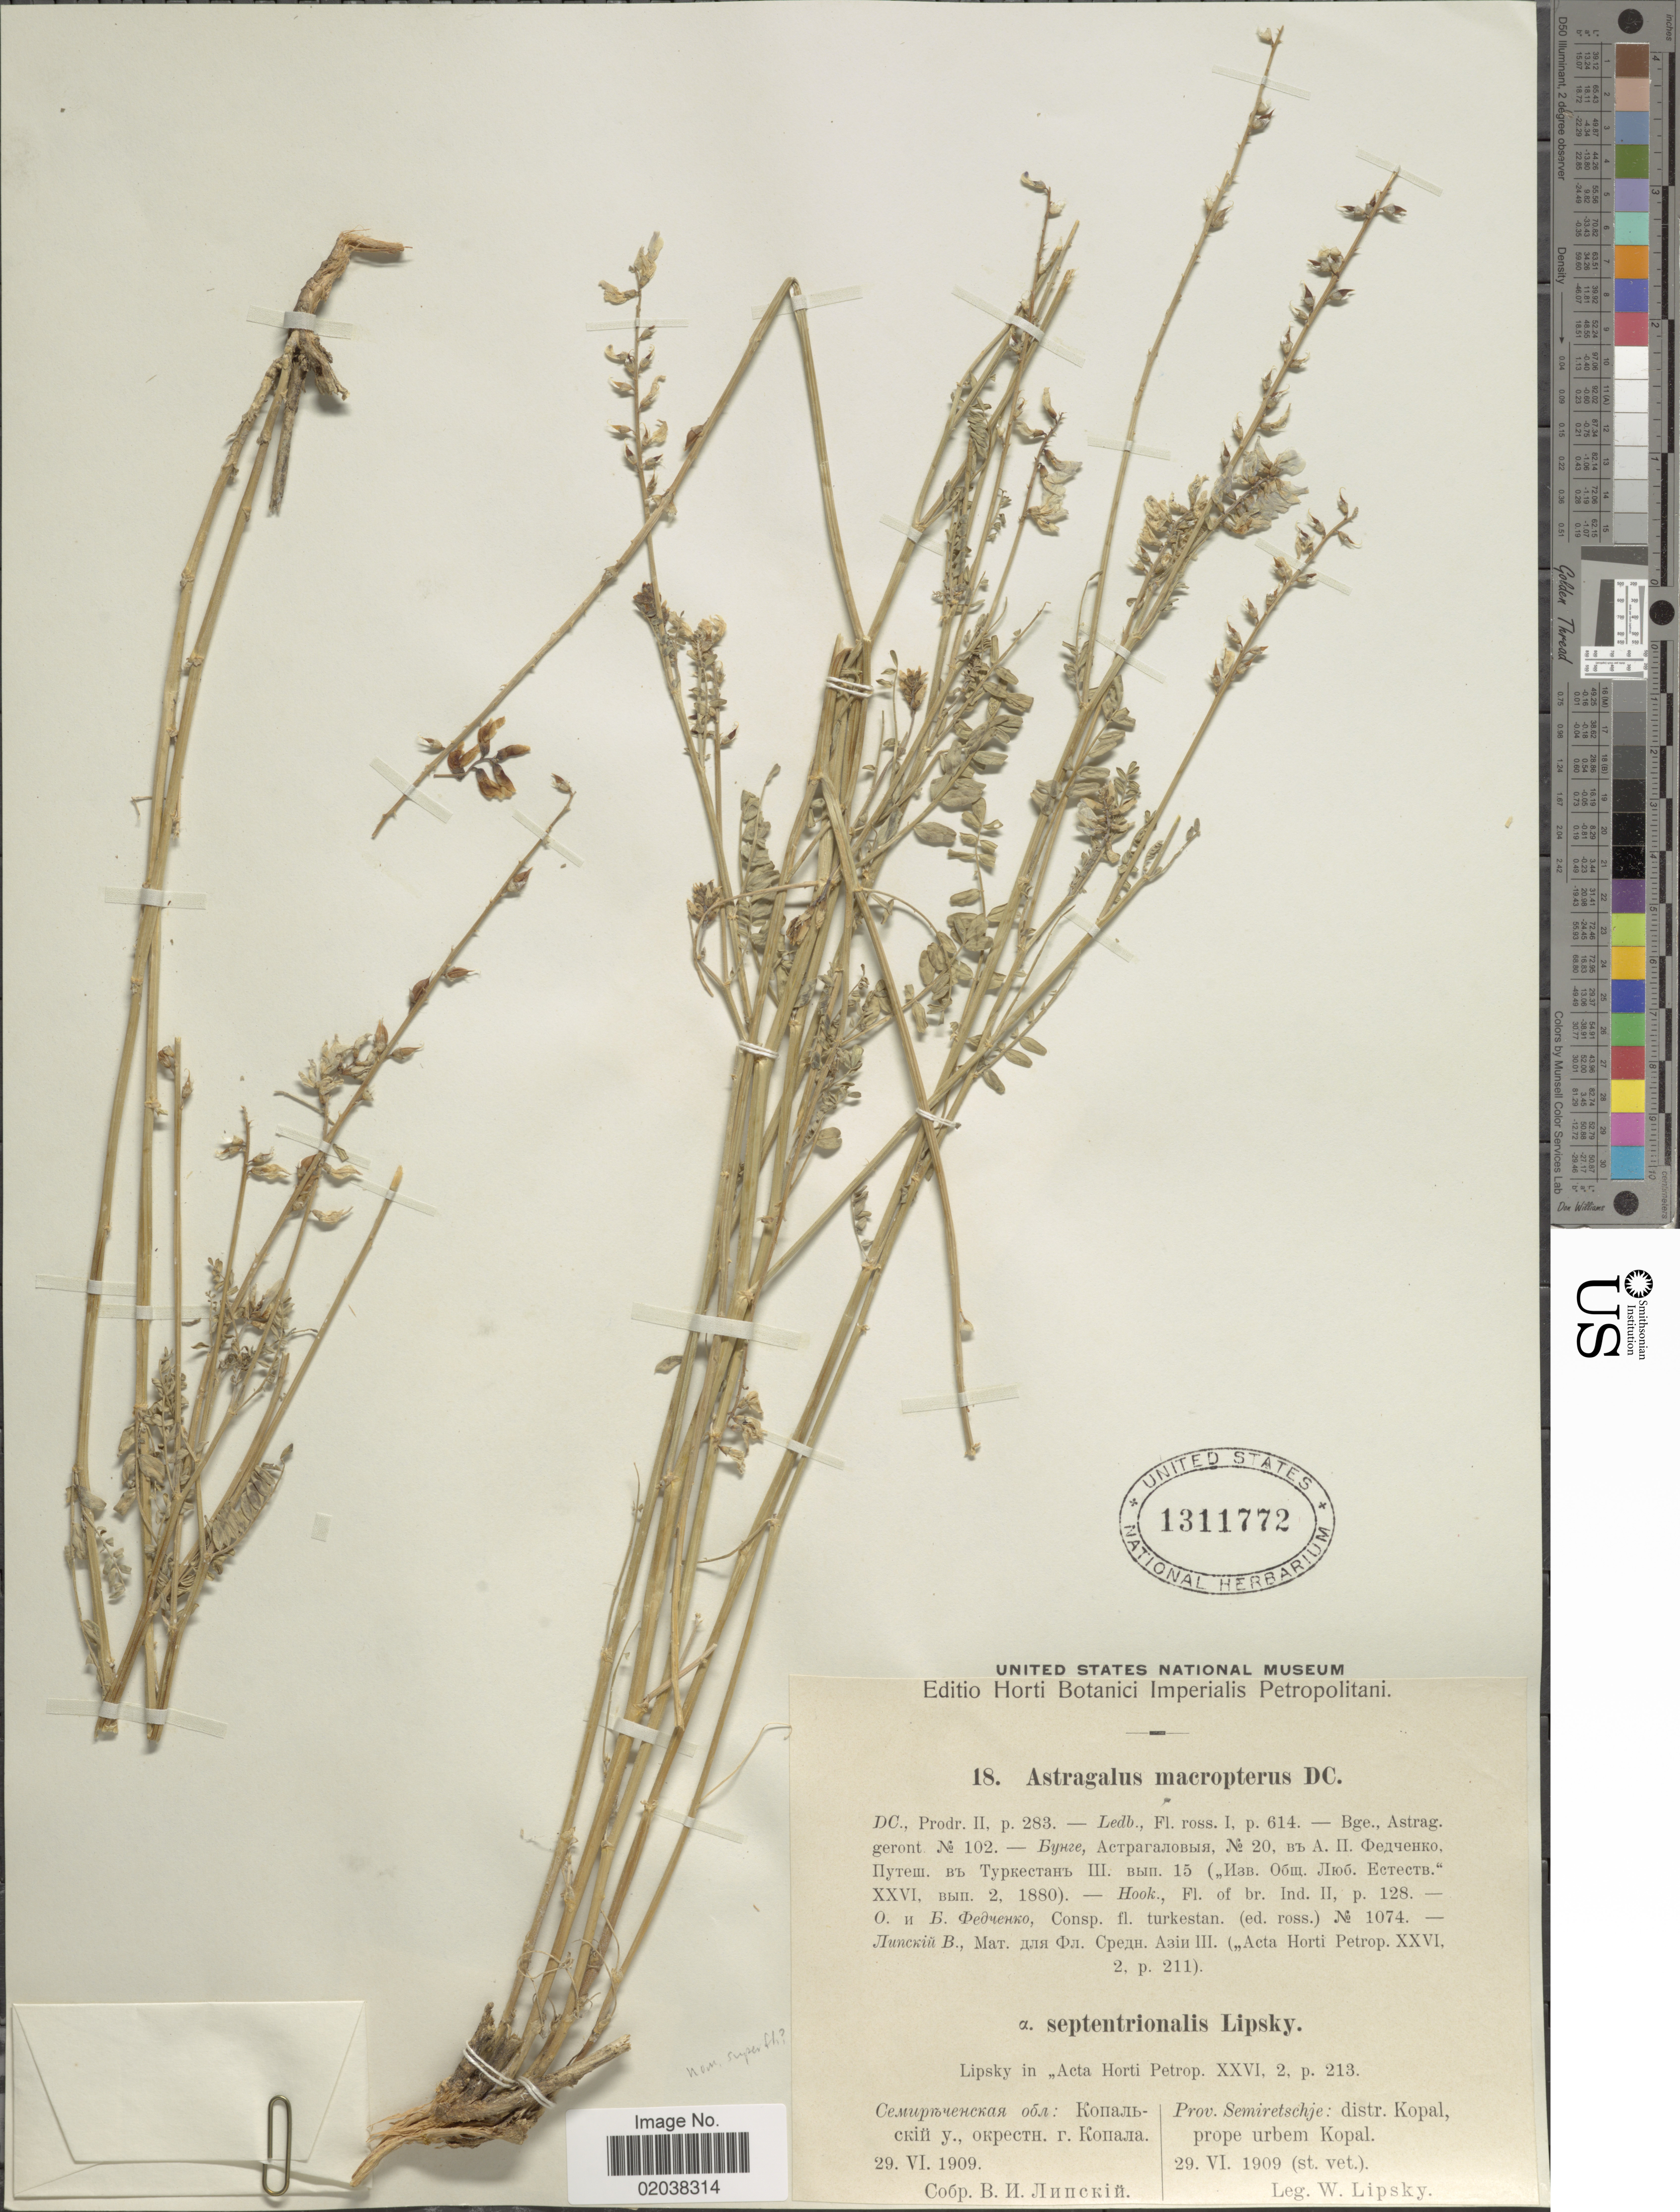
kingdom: Plantae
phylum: Tracheophyta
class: Magnoliopsida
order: Fabales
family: Fabaceae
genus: Astragalus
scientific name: Astragalus macropterus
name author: DC.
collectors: V. Lipskiy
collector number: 18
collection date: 1909-06-29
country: Kazakhstan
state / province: Almaty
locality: Vicinity of Kapal.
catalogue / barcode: US 1311772